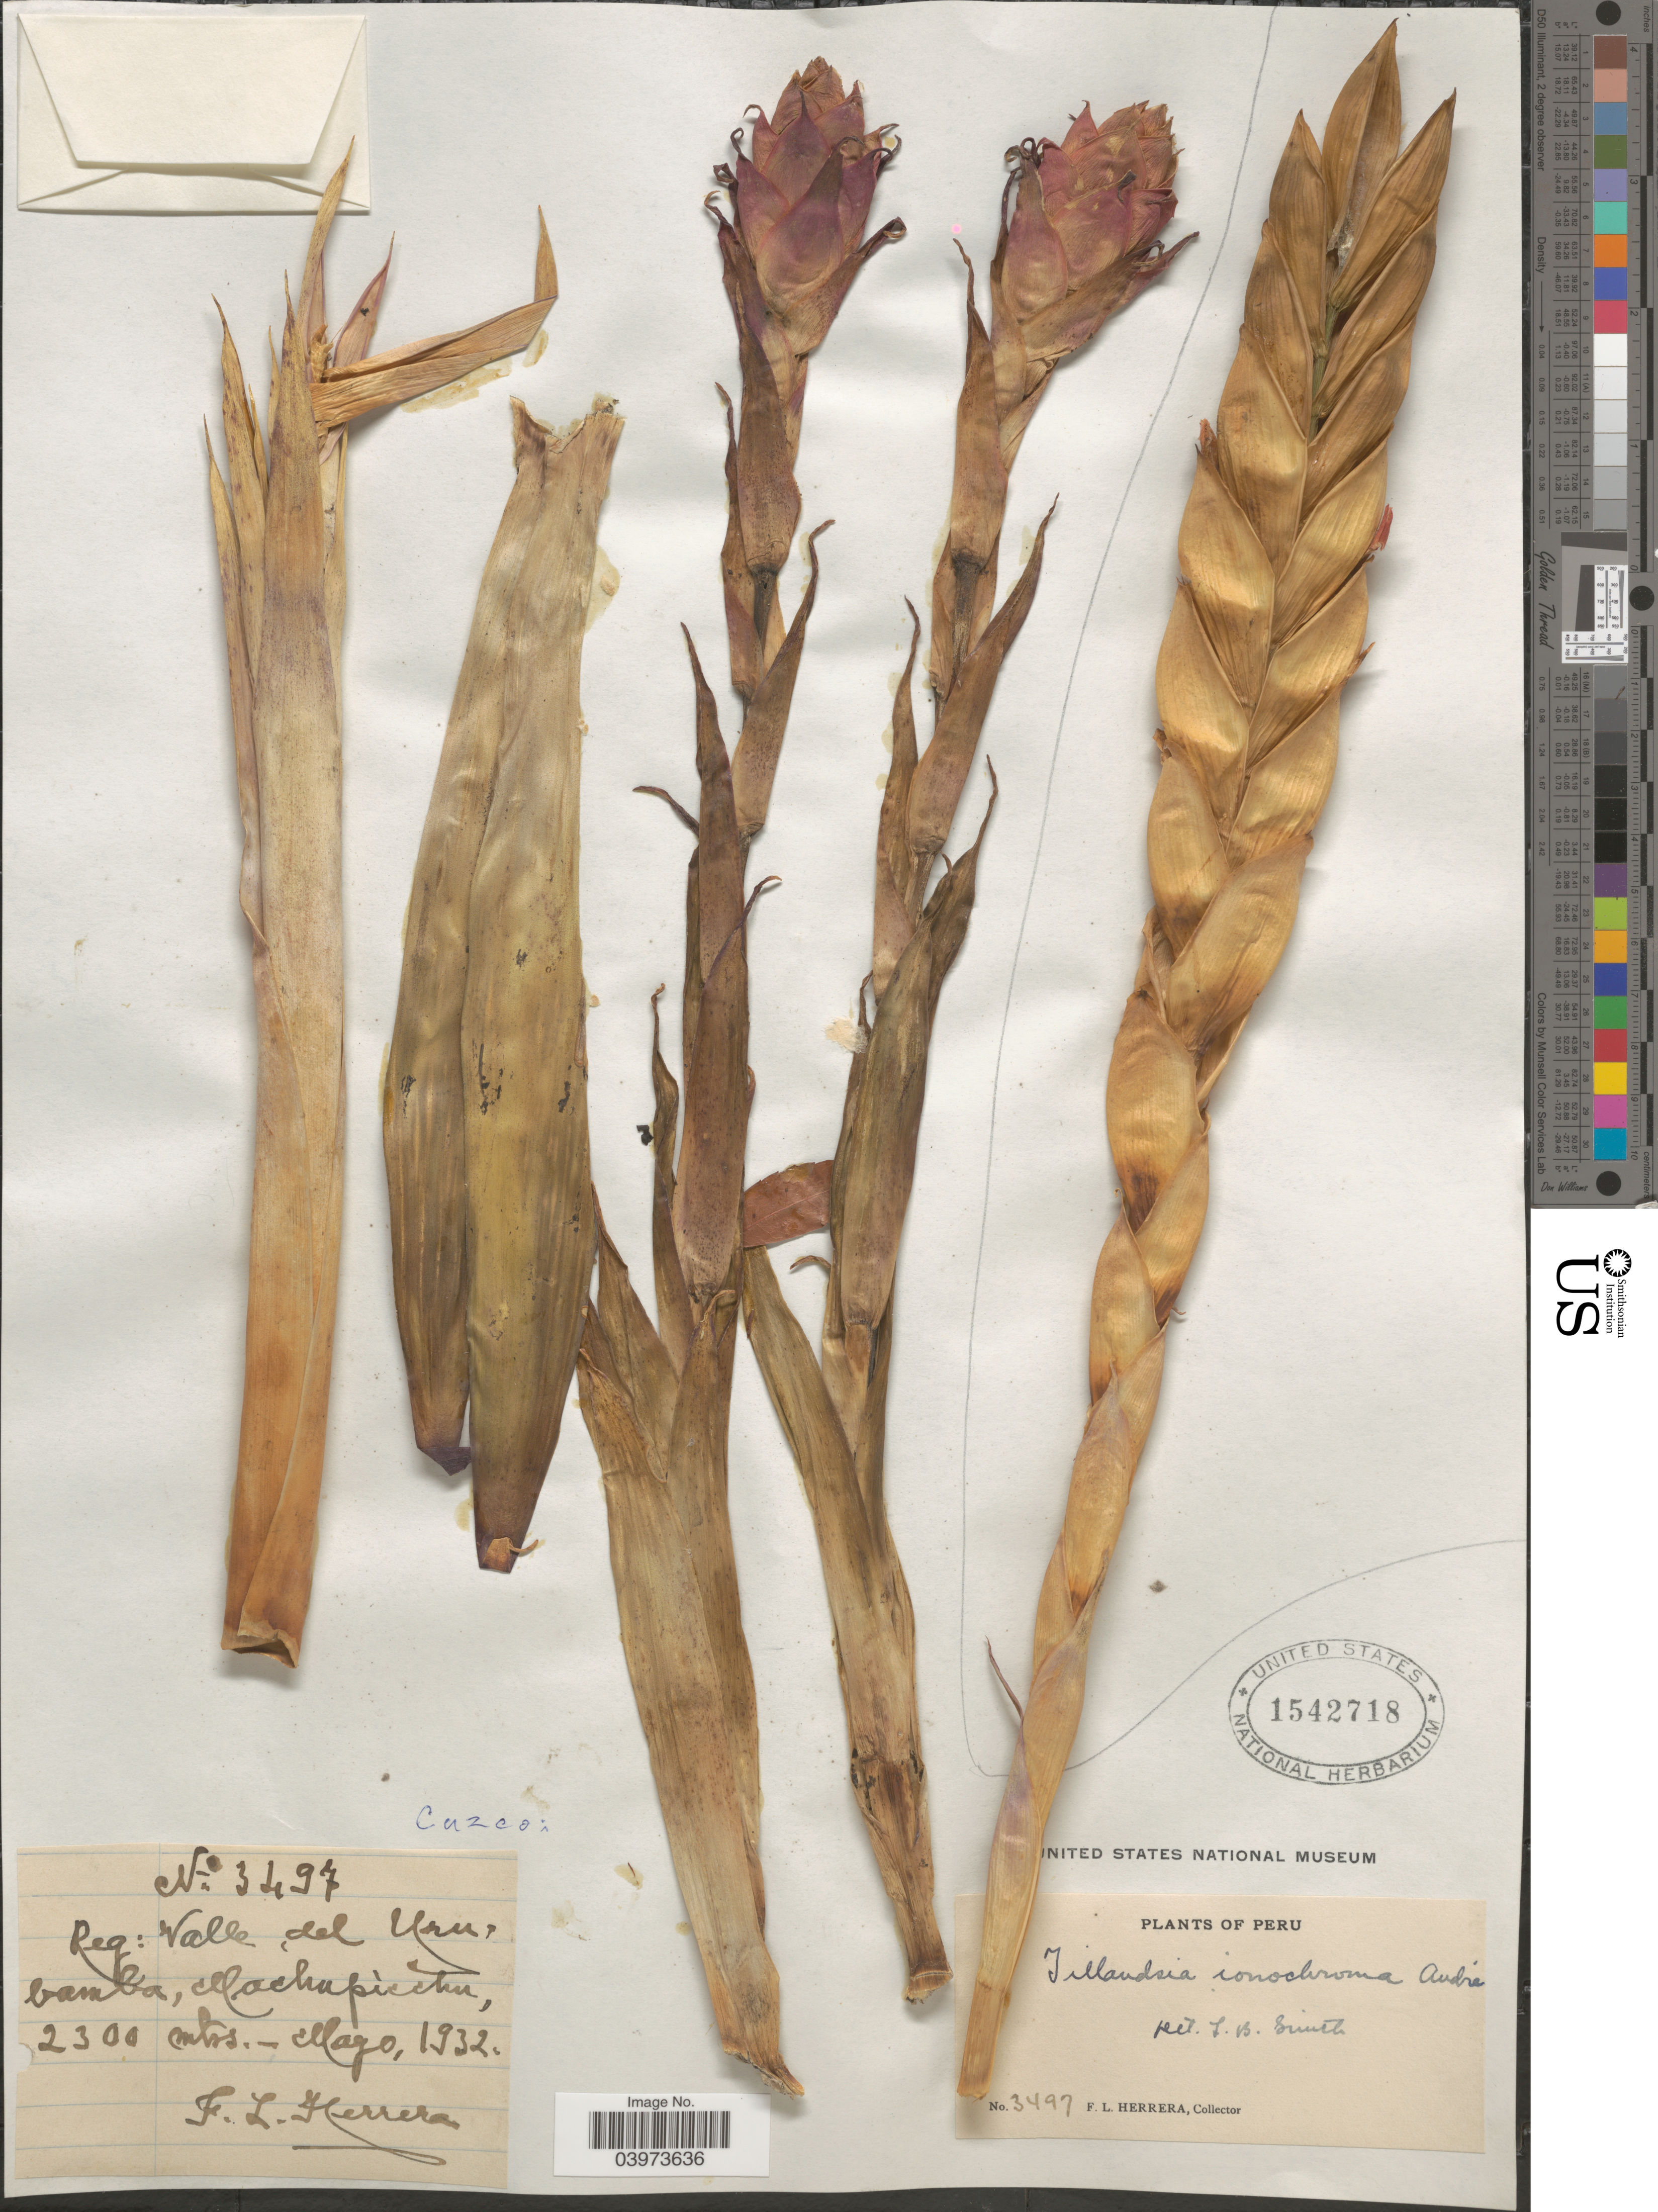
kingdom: Plantae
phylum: Tracheophyta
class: Liliopsida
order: Poales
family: Bromeliaceae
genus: Tillandsia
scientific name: Tillandsia ionochroma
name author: André ex Mez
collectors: F. L. Herrera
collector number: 3497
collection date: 1932-05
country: Peru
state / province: Cusco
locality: Cuzco. Reg: Valle del Urubamba, Machupicchu.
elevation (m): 2300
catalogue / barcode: US 1542718